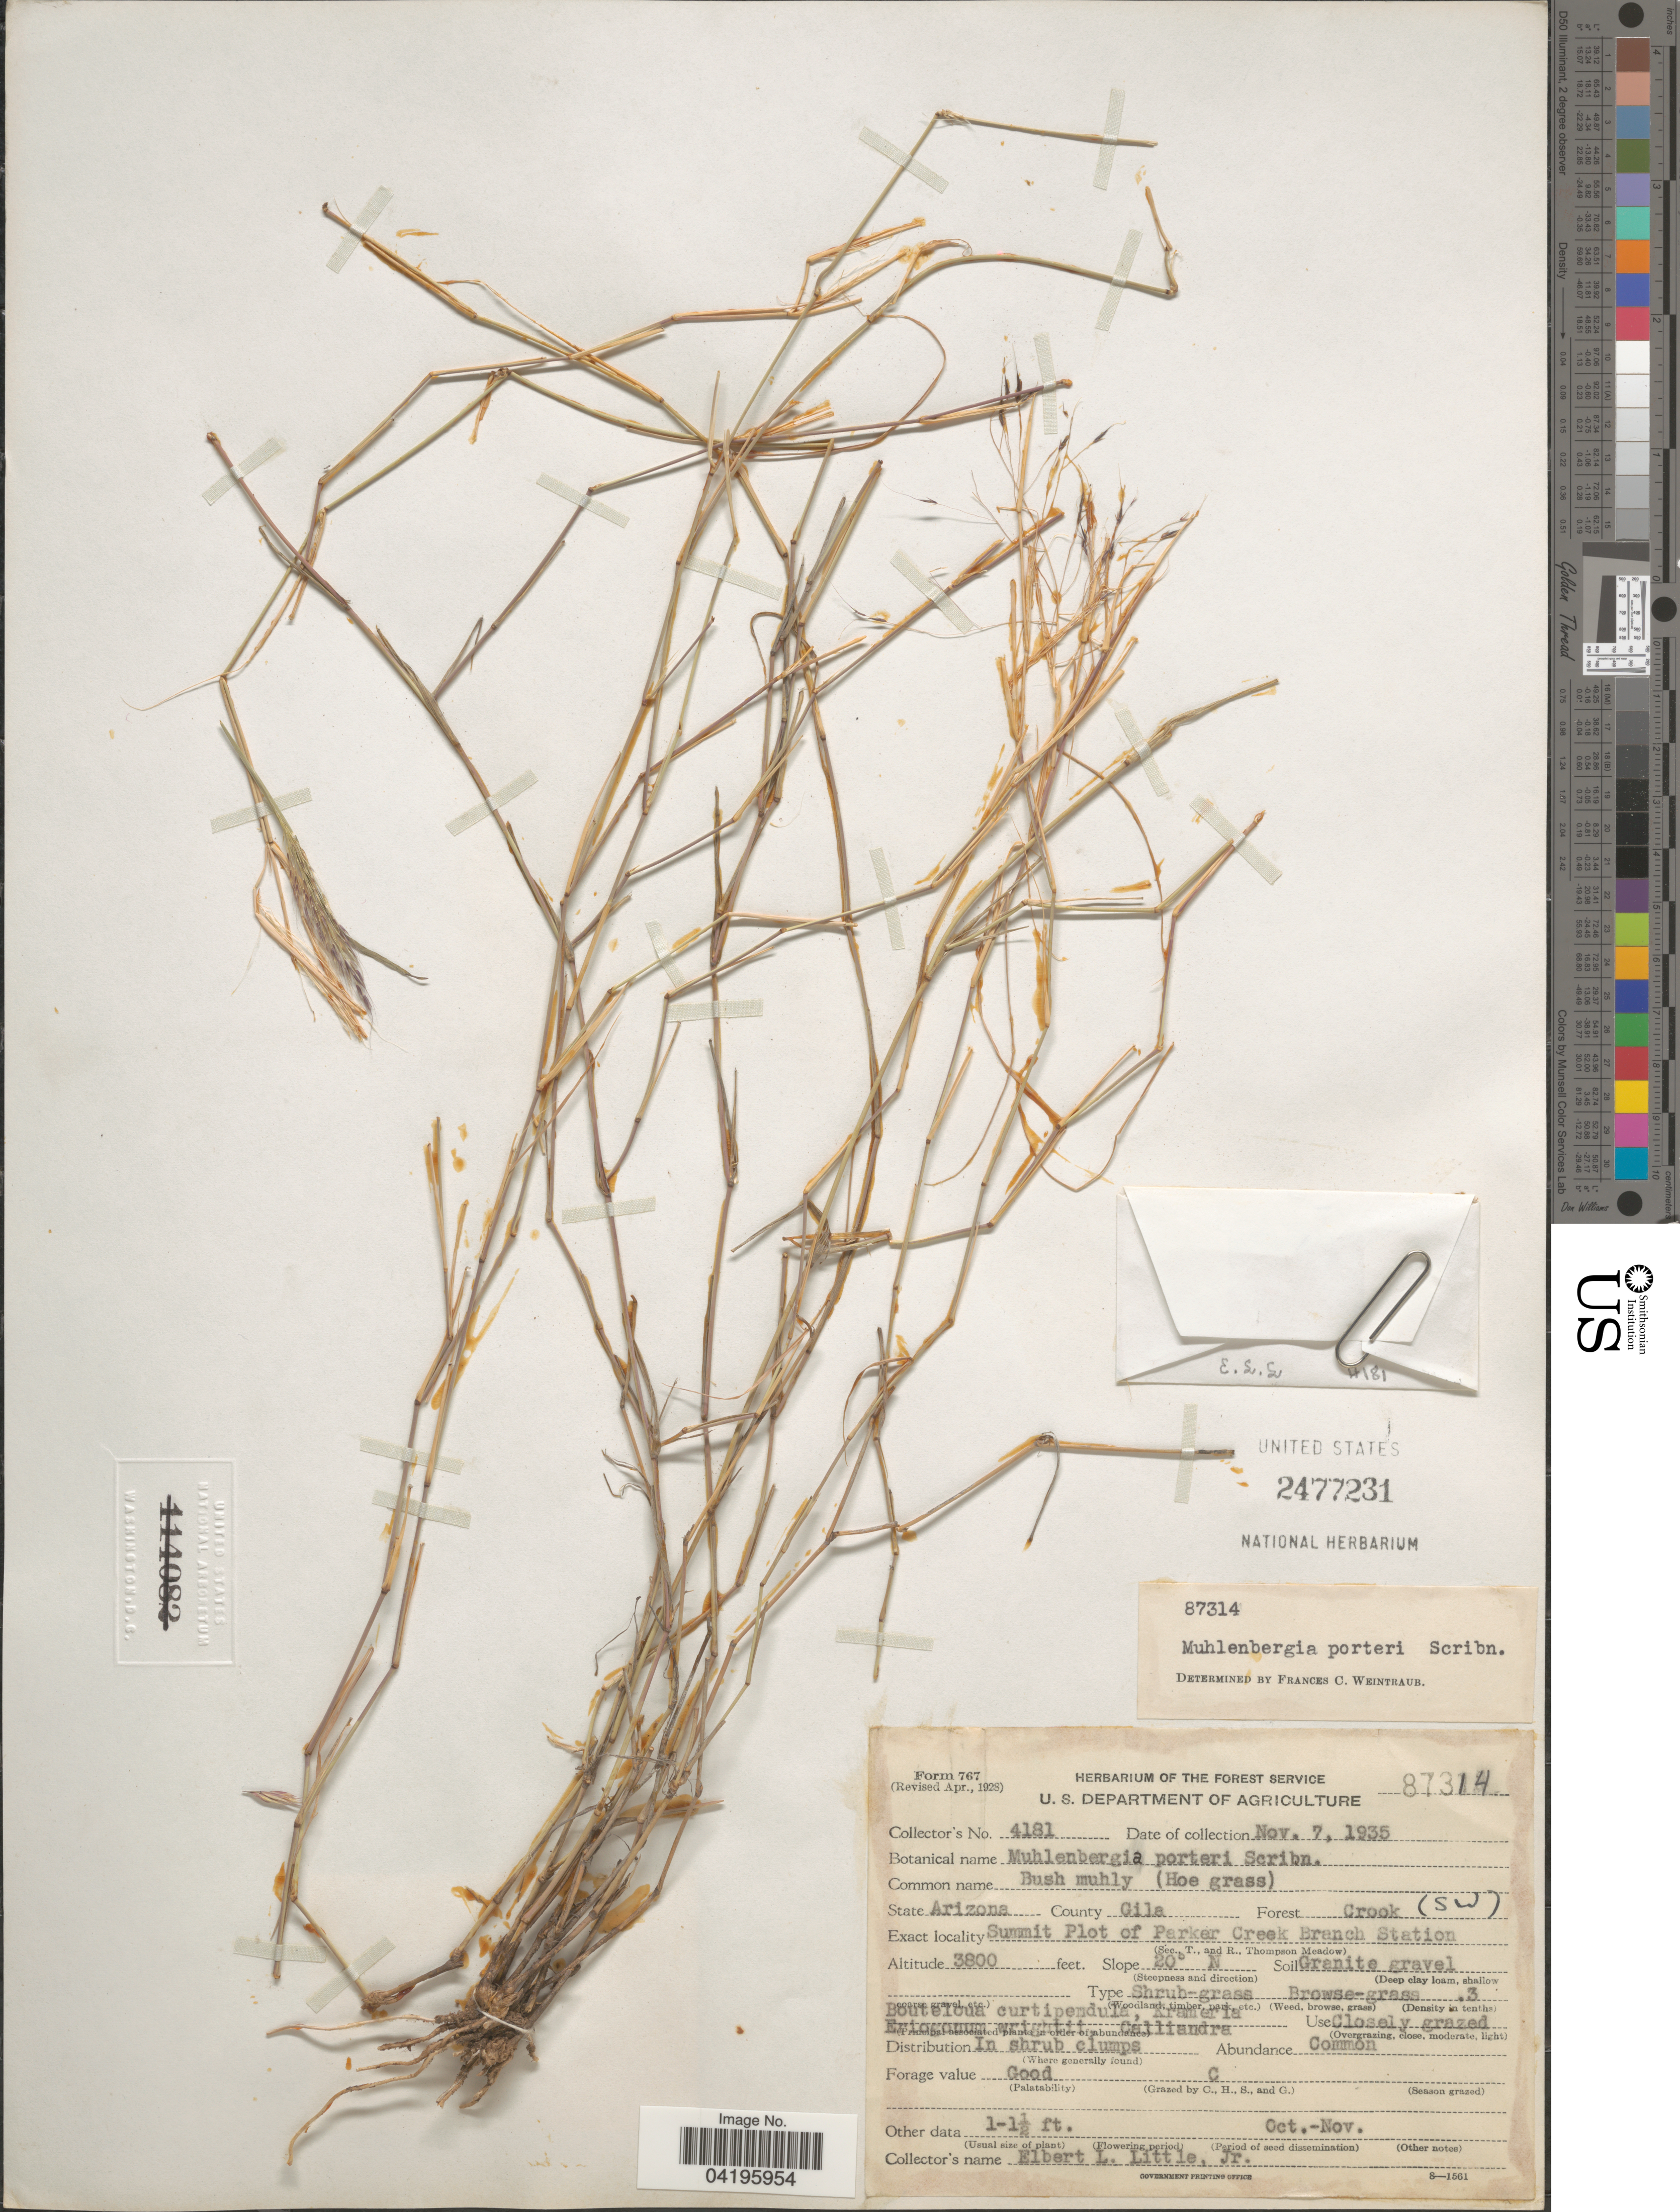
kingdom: Plantae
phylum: Tracheophyta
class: Liliopsida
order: Poales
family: Poaceae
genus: Muhlenbergia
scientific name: Muhlenbergia porteri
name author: Scribn. in W.J. Beal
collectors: E. L. Little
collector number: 4181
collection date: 1935-11-07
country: United States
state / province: Arizona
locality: County Gila. Forest Crook. Summit Plot of Parker Creek Branch Station. Slope 20° N.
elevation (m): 1158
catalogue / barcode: US 2477231